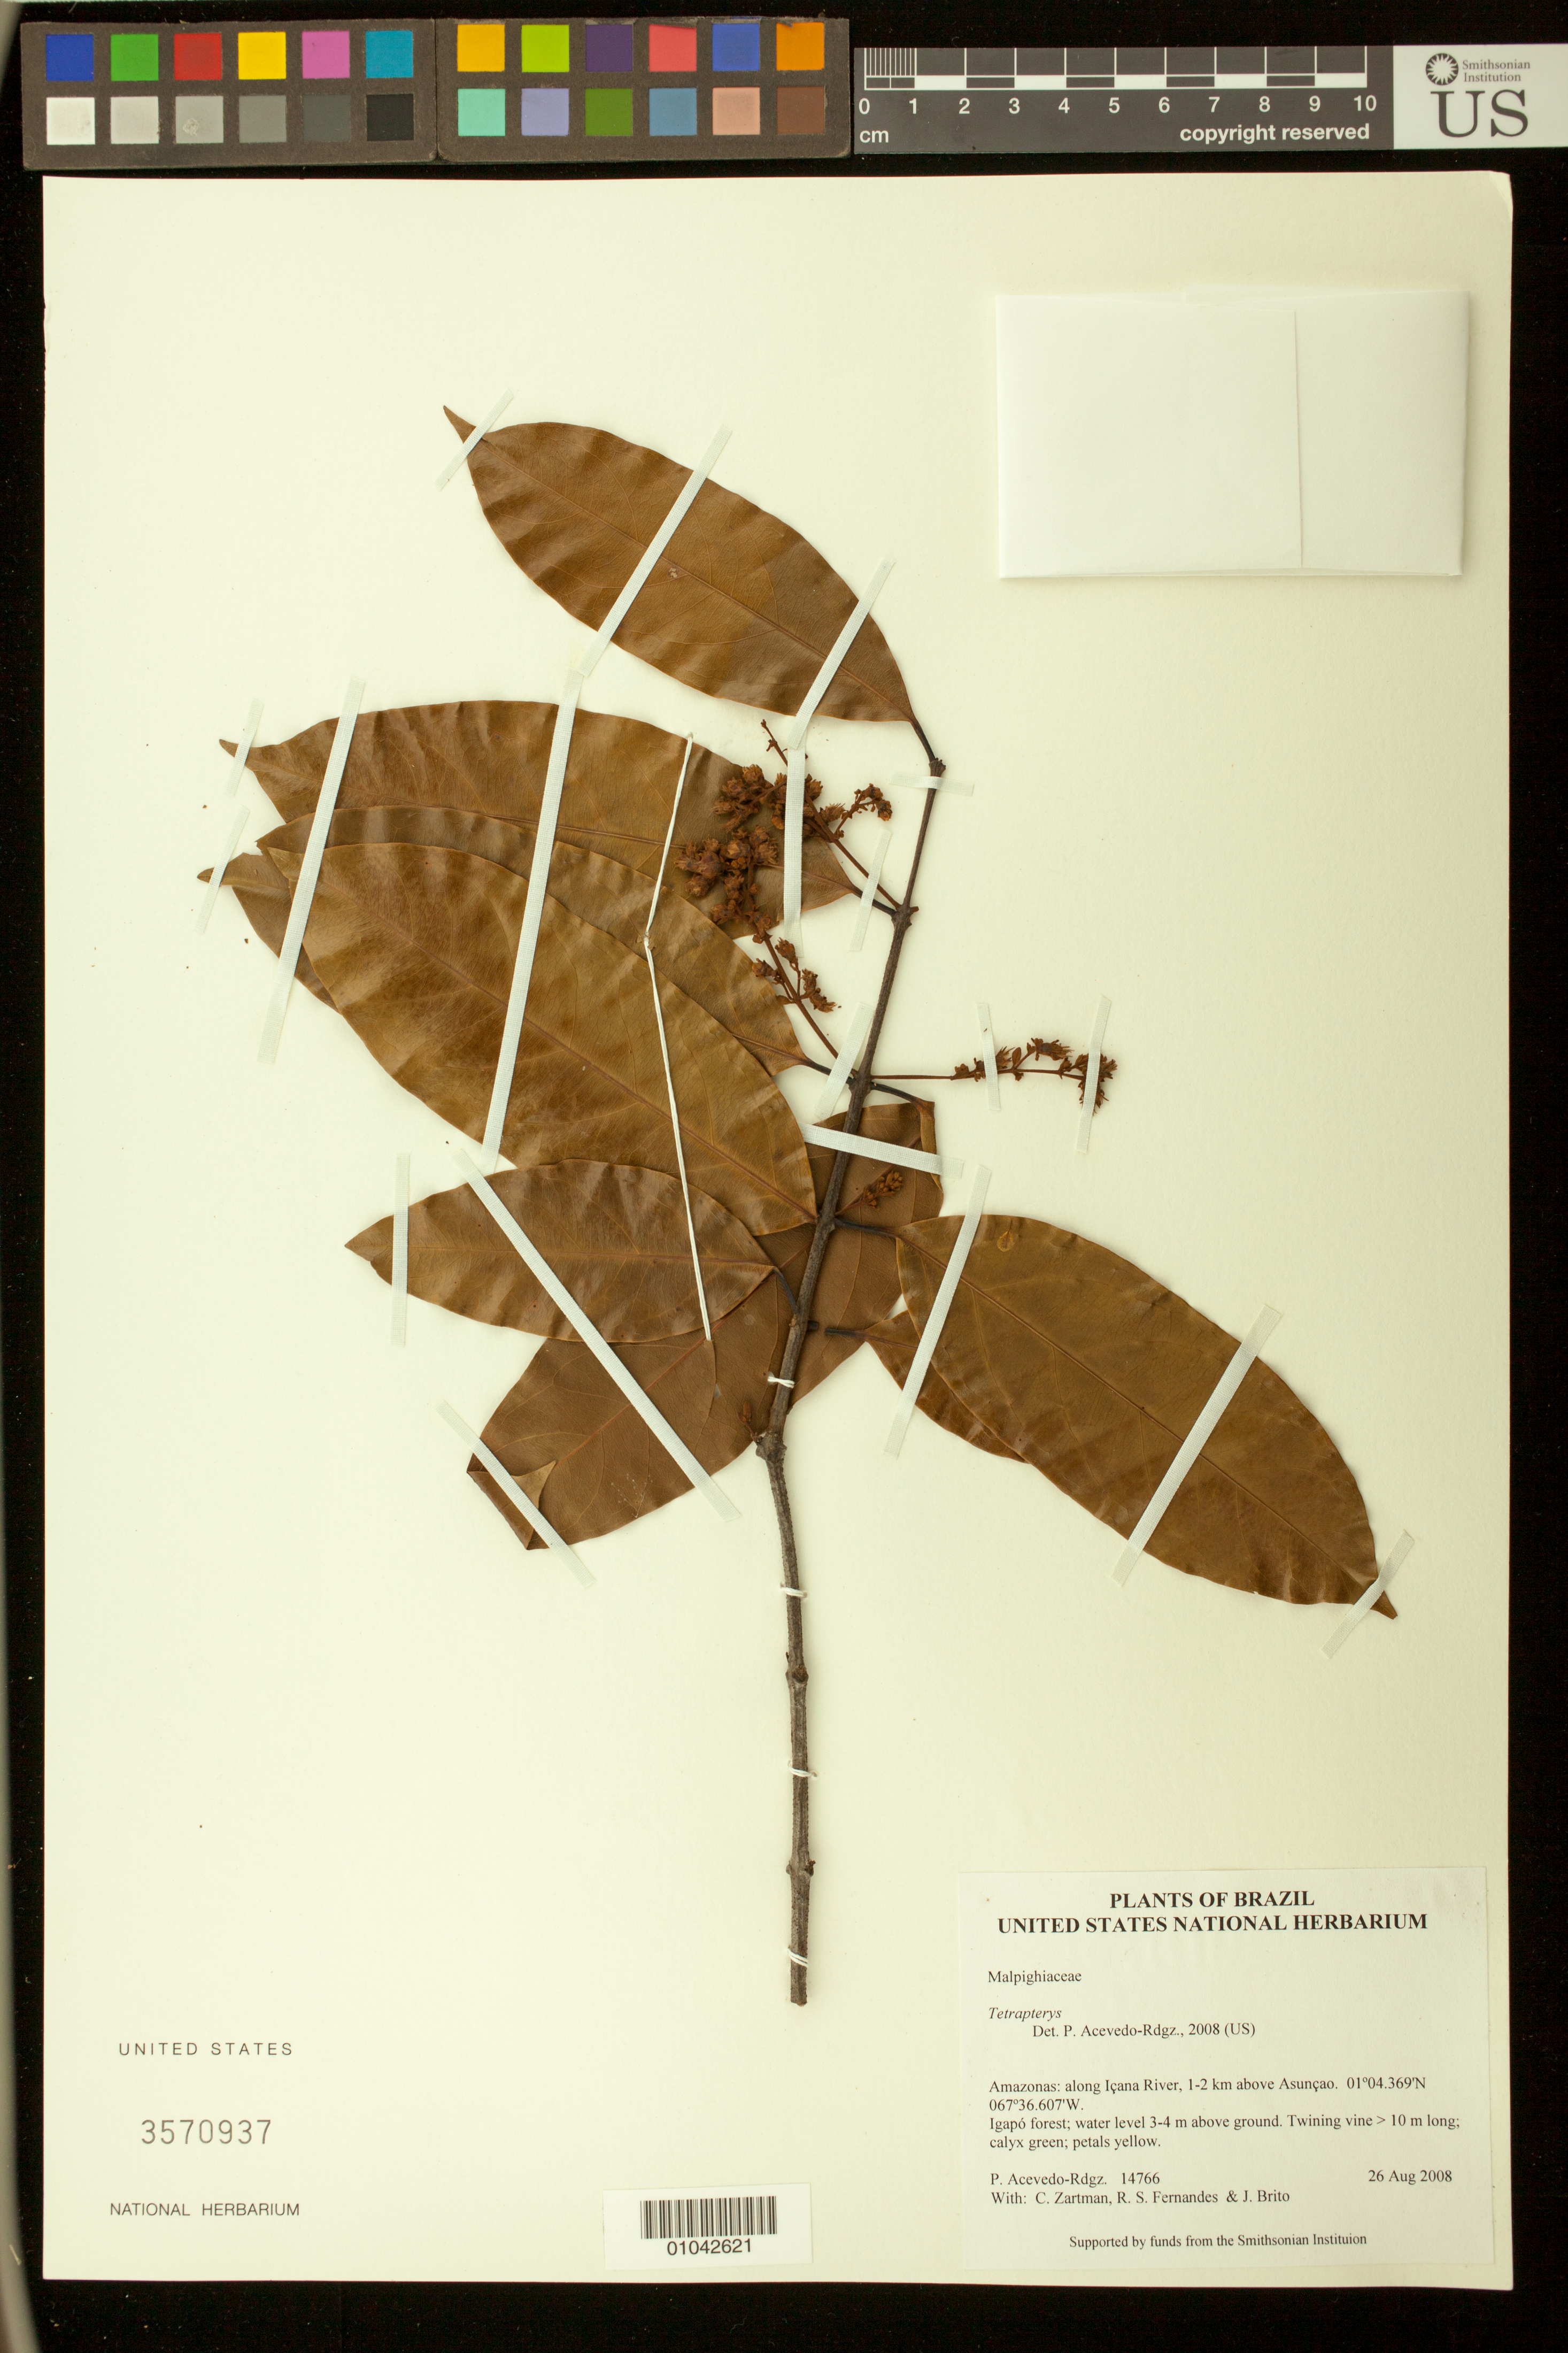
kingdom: Plantae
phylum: Tracheophyta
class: Magnoliopsida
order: Malpighiales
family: Malpighiaceae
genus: Tetrapterys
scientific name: Tetrapterys sp.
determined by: Acevedo-Rodríguez, P., (BOT), Smithsonian Institution - National Museum of Natural History (UNITED STATES)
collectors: P. Acevedo-Rodr., C. Zartman, R. Fernandes & J. Brito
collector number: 14766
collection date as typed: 26 Aug 2008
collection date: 2008-08-26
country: Brazil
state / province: Amazonas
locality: Amazonas: along Içana River, 1-2 km above Asunçao.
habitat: Igapó forest; water level 3-4 m above ground.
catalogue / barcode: US 3570937